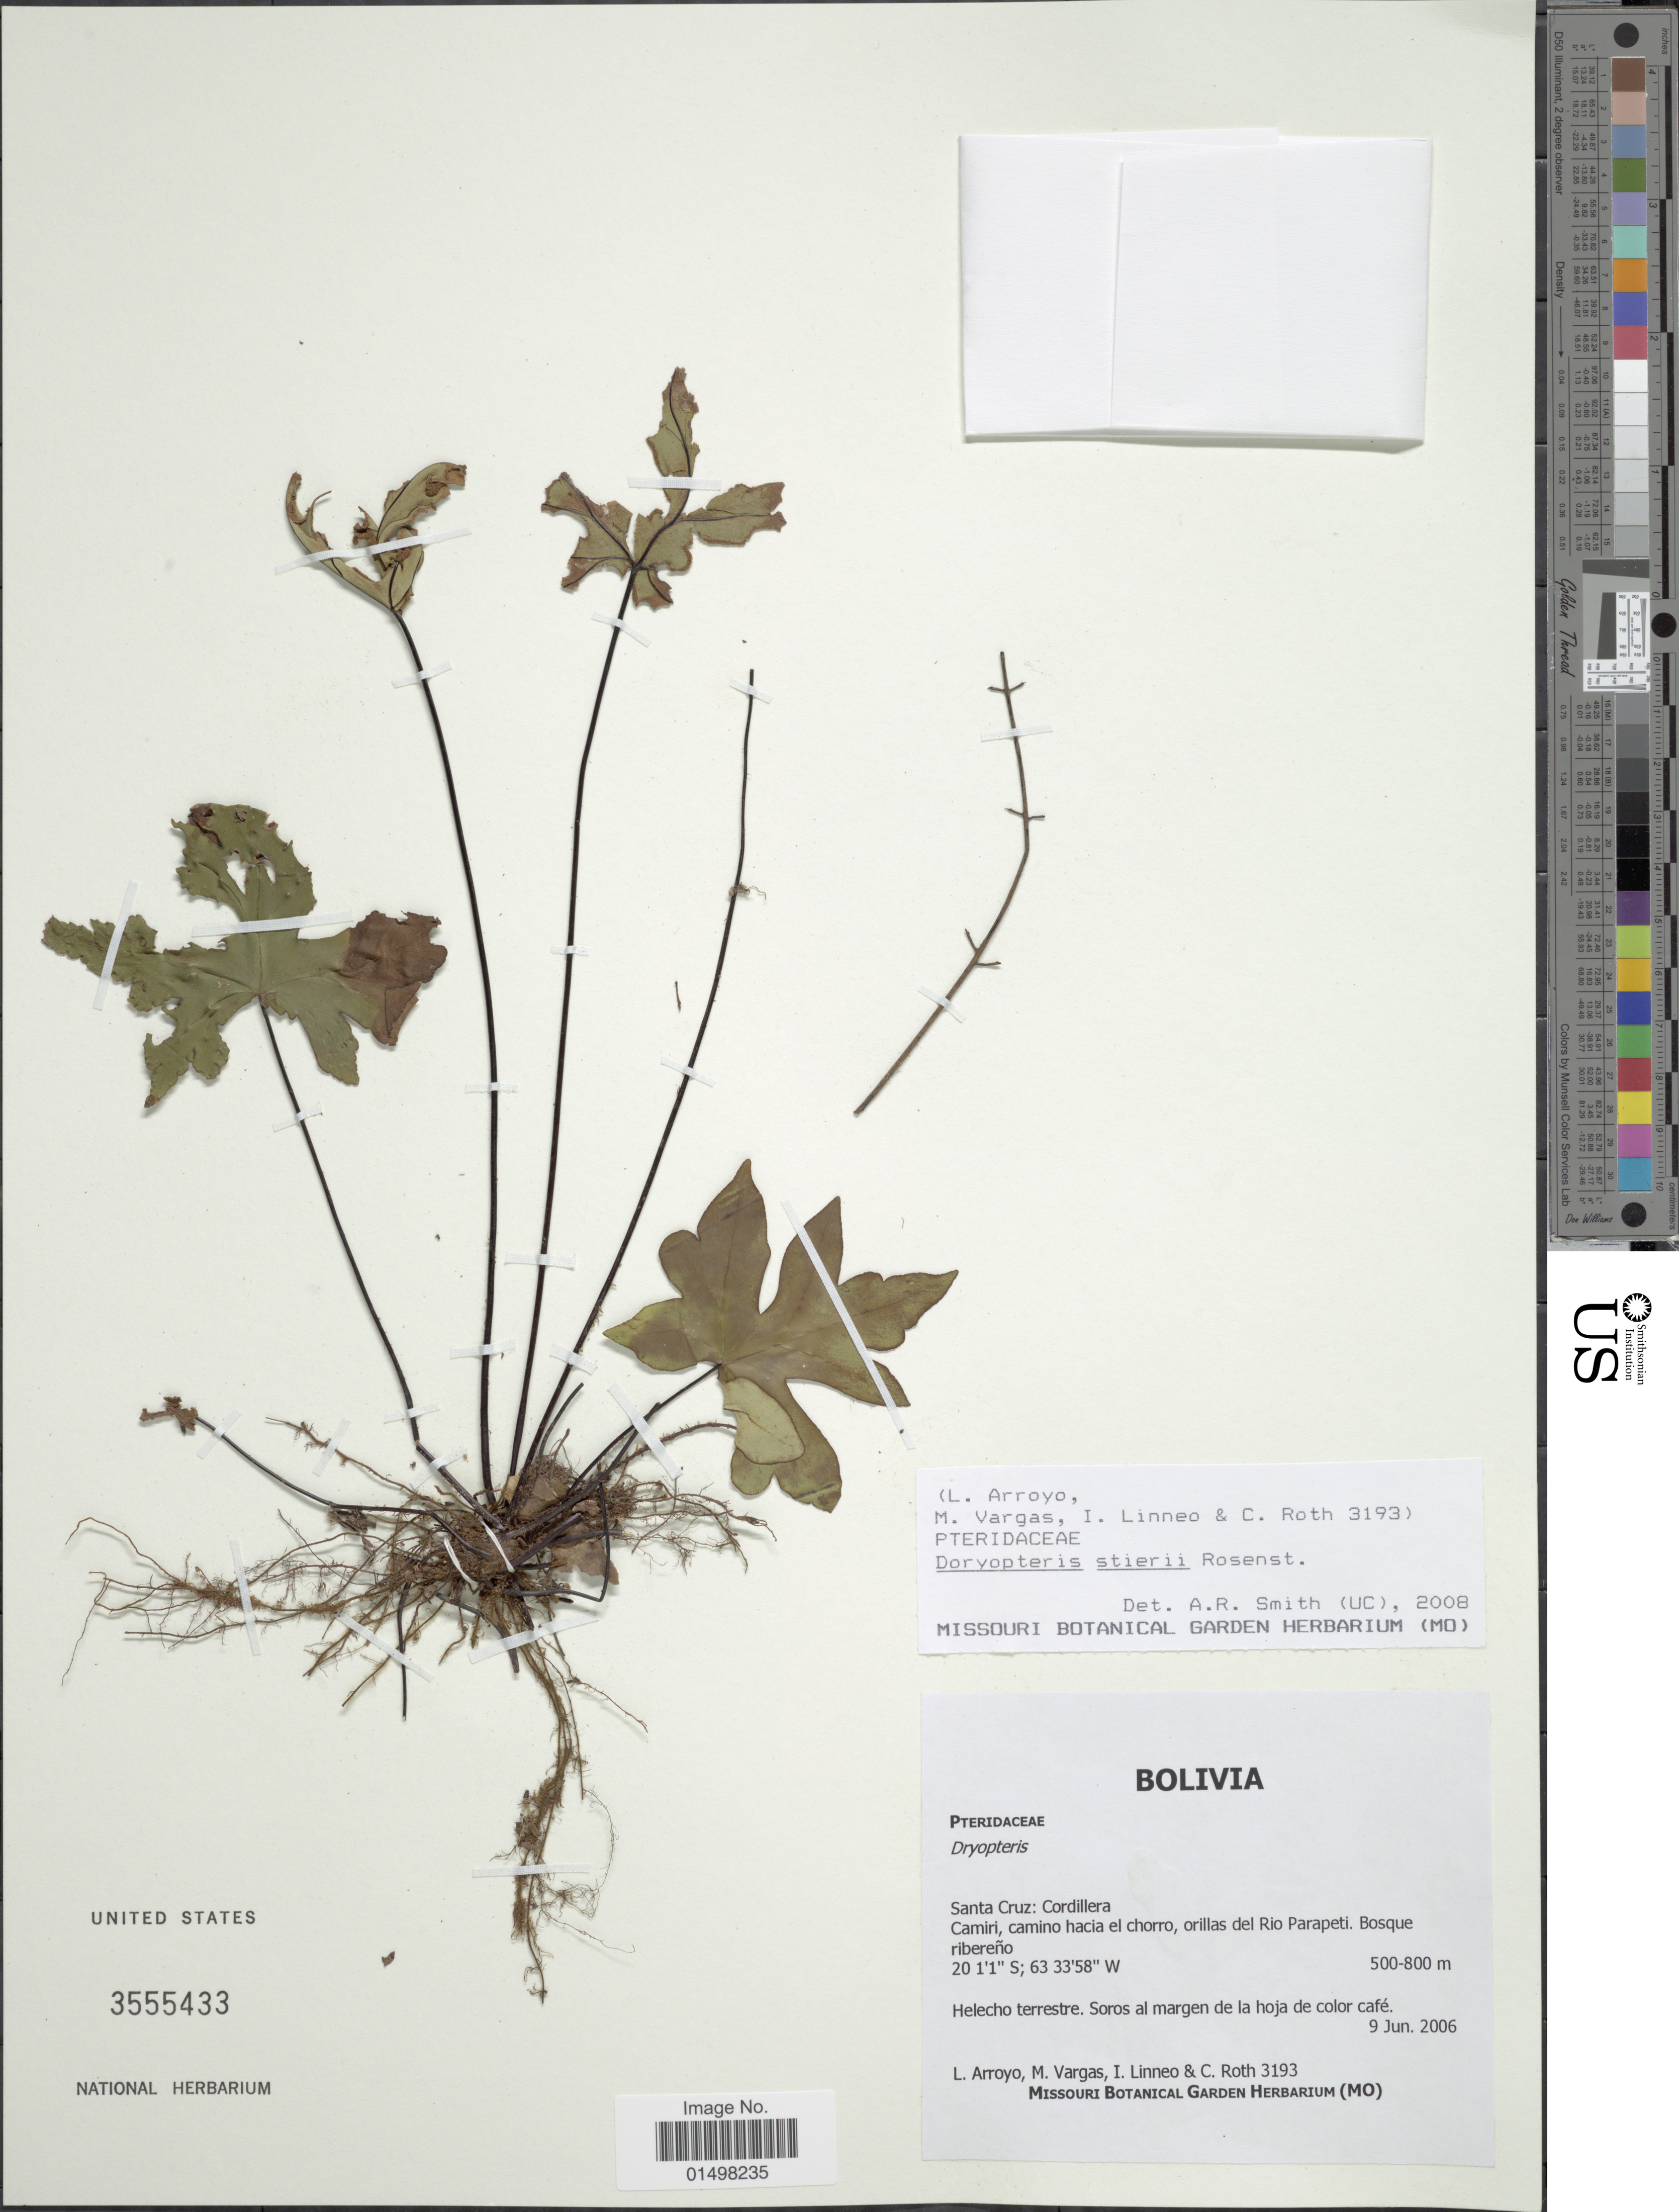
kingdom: Plantae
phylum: Tracheophyta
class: Polypodiopsida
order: Polypodiales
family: Pteridaceae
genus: Doryopteris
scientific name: Doryopteris stieri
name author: Rosenst.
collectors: L. Arroyo, M. Vargas, I. Linneo & C. Roth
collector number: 3193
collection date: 2006-06-09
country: Bolivia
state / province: Santa Cruz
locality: Cordillera. Camiri, camino hacia el chorro, orillas del Rio Parapeti.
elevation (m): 500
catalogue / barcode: US 3555433